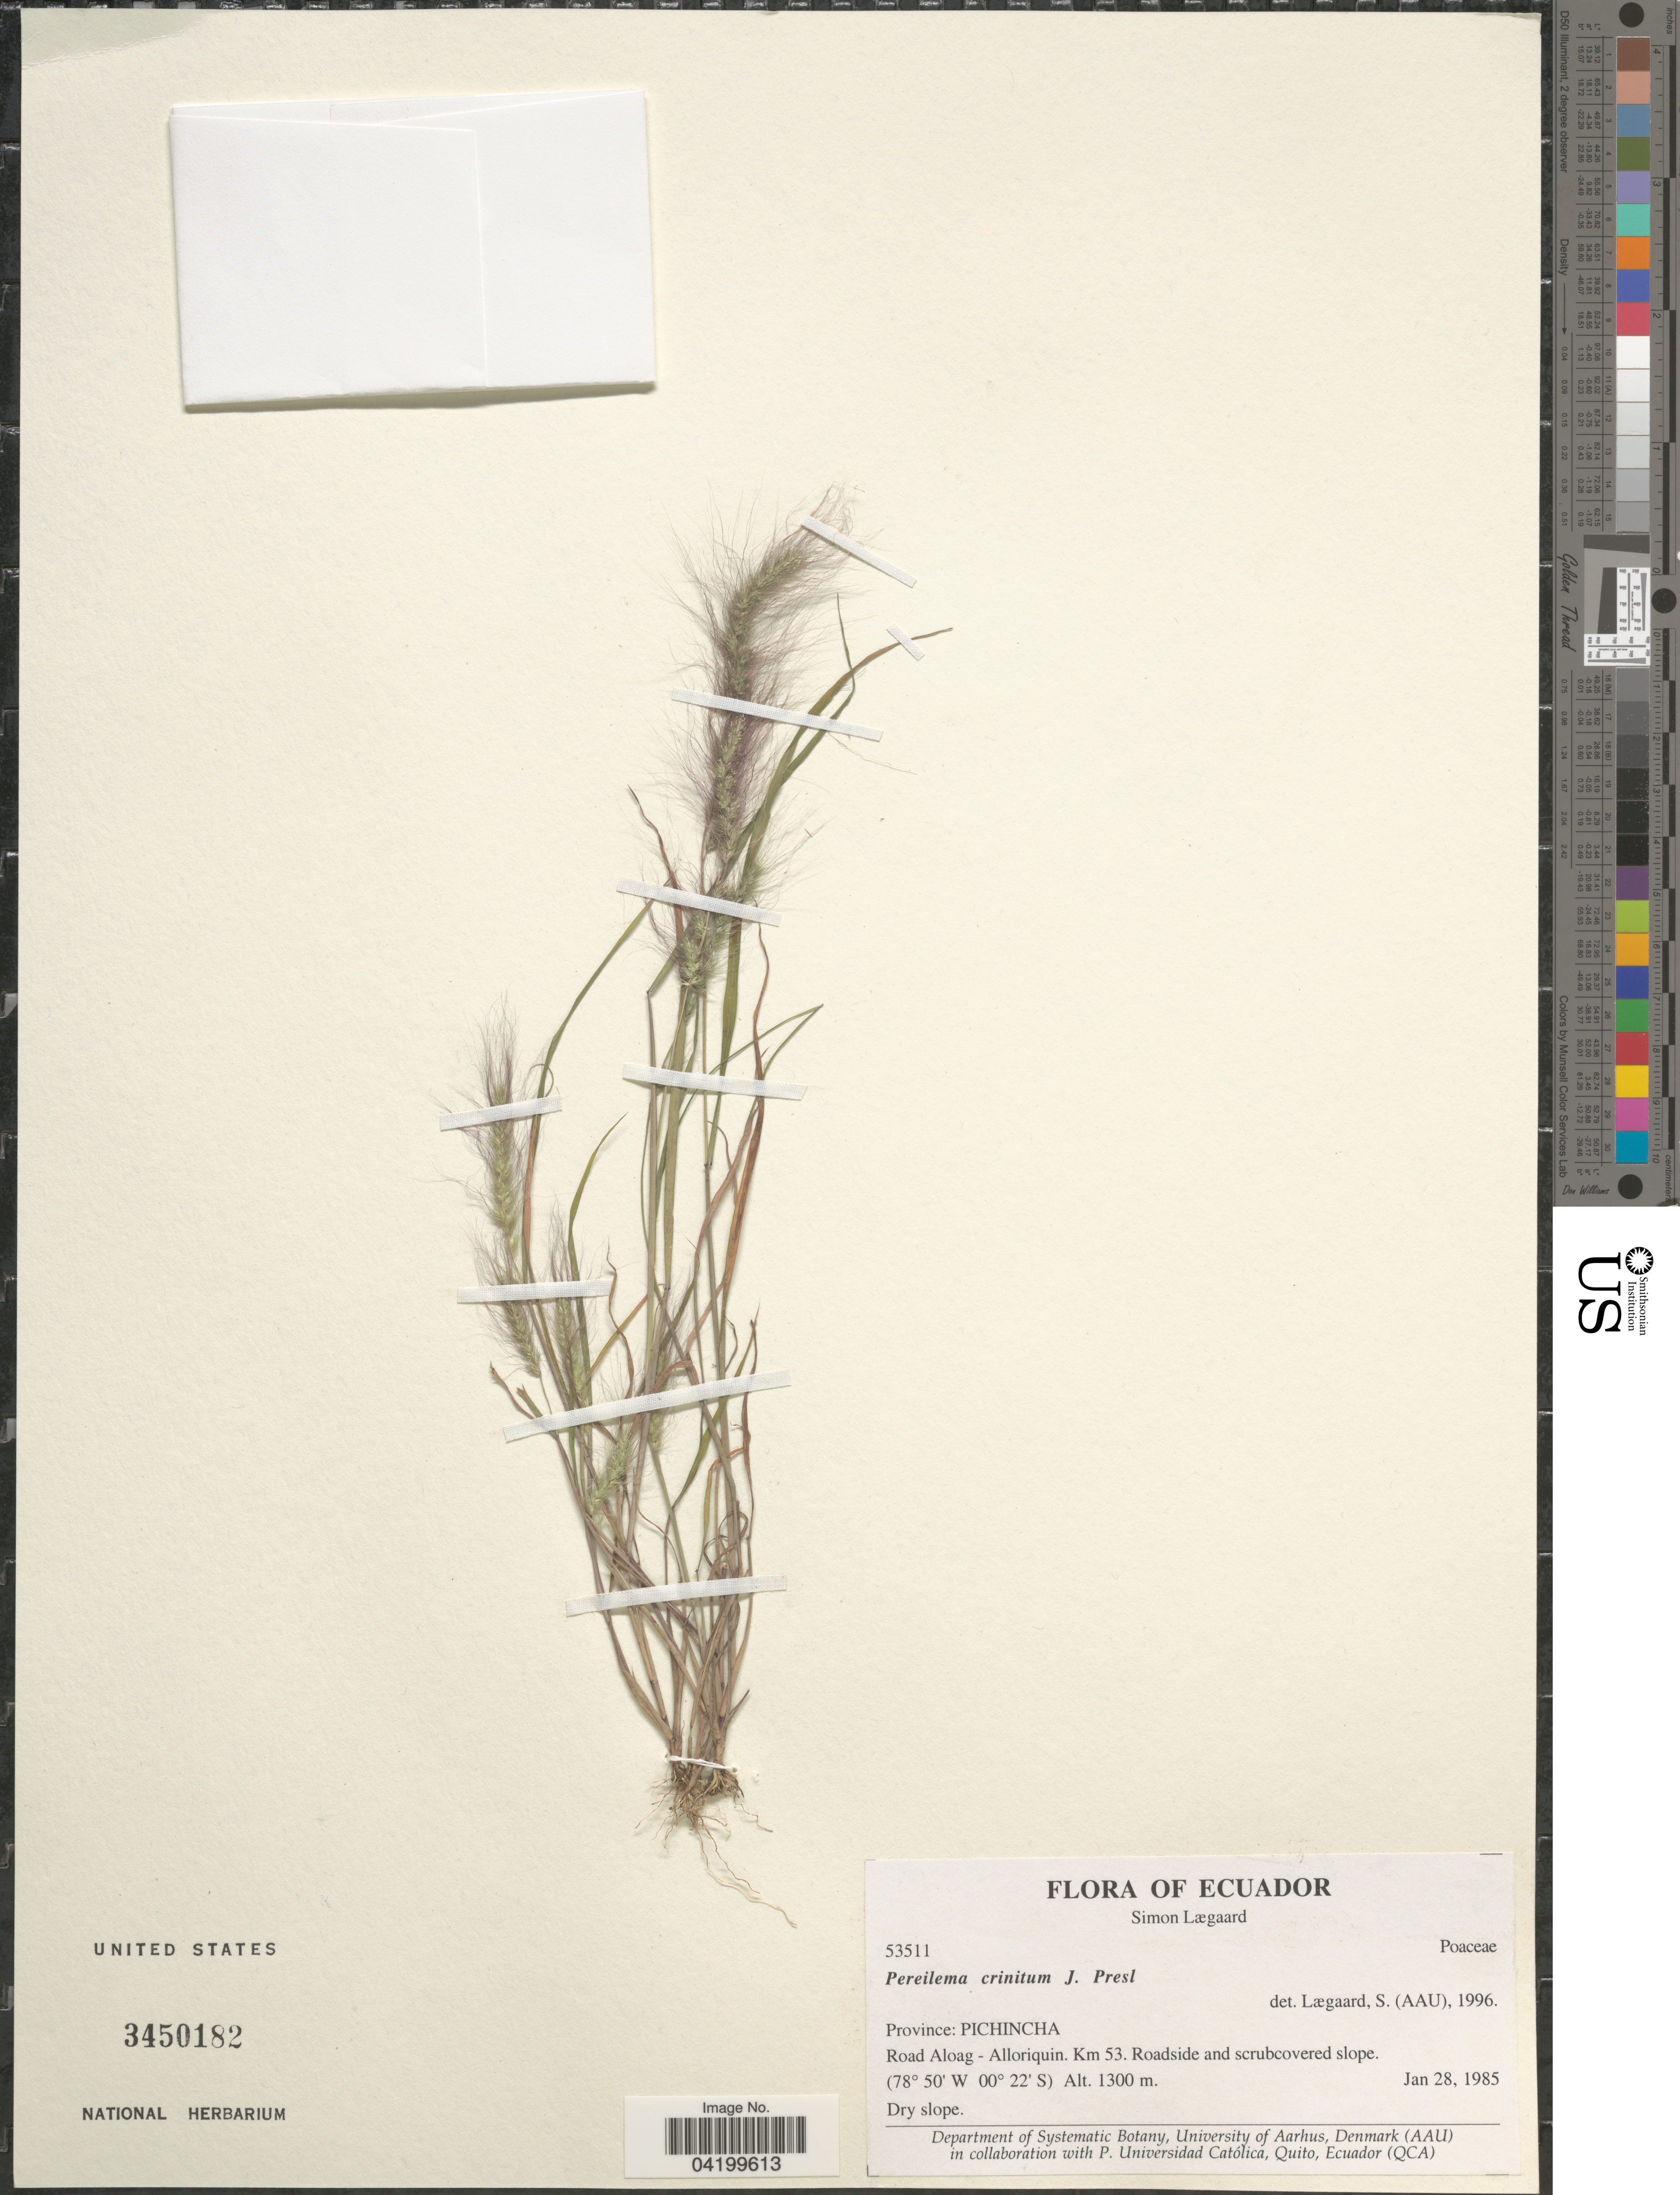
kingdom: Plantae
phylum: Tracheophyta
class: Liliopsida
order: Poales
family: Poaceae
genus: Muhlenbergia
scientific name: Muhlenbergia pereilema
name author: P.M. Peterson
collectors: S. Lægaard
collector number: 53511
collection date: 1985-01-28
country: Ecuador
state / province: Pichincha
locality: Road Aloag - Alloriquin. Km 53.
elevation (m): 1300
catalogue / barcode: US 3450182